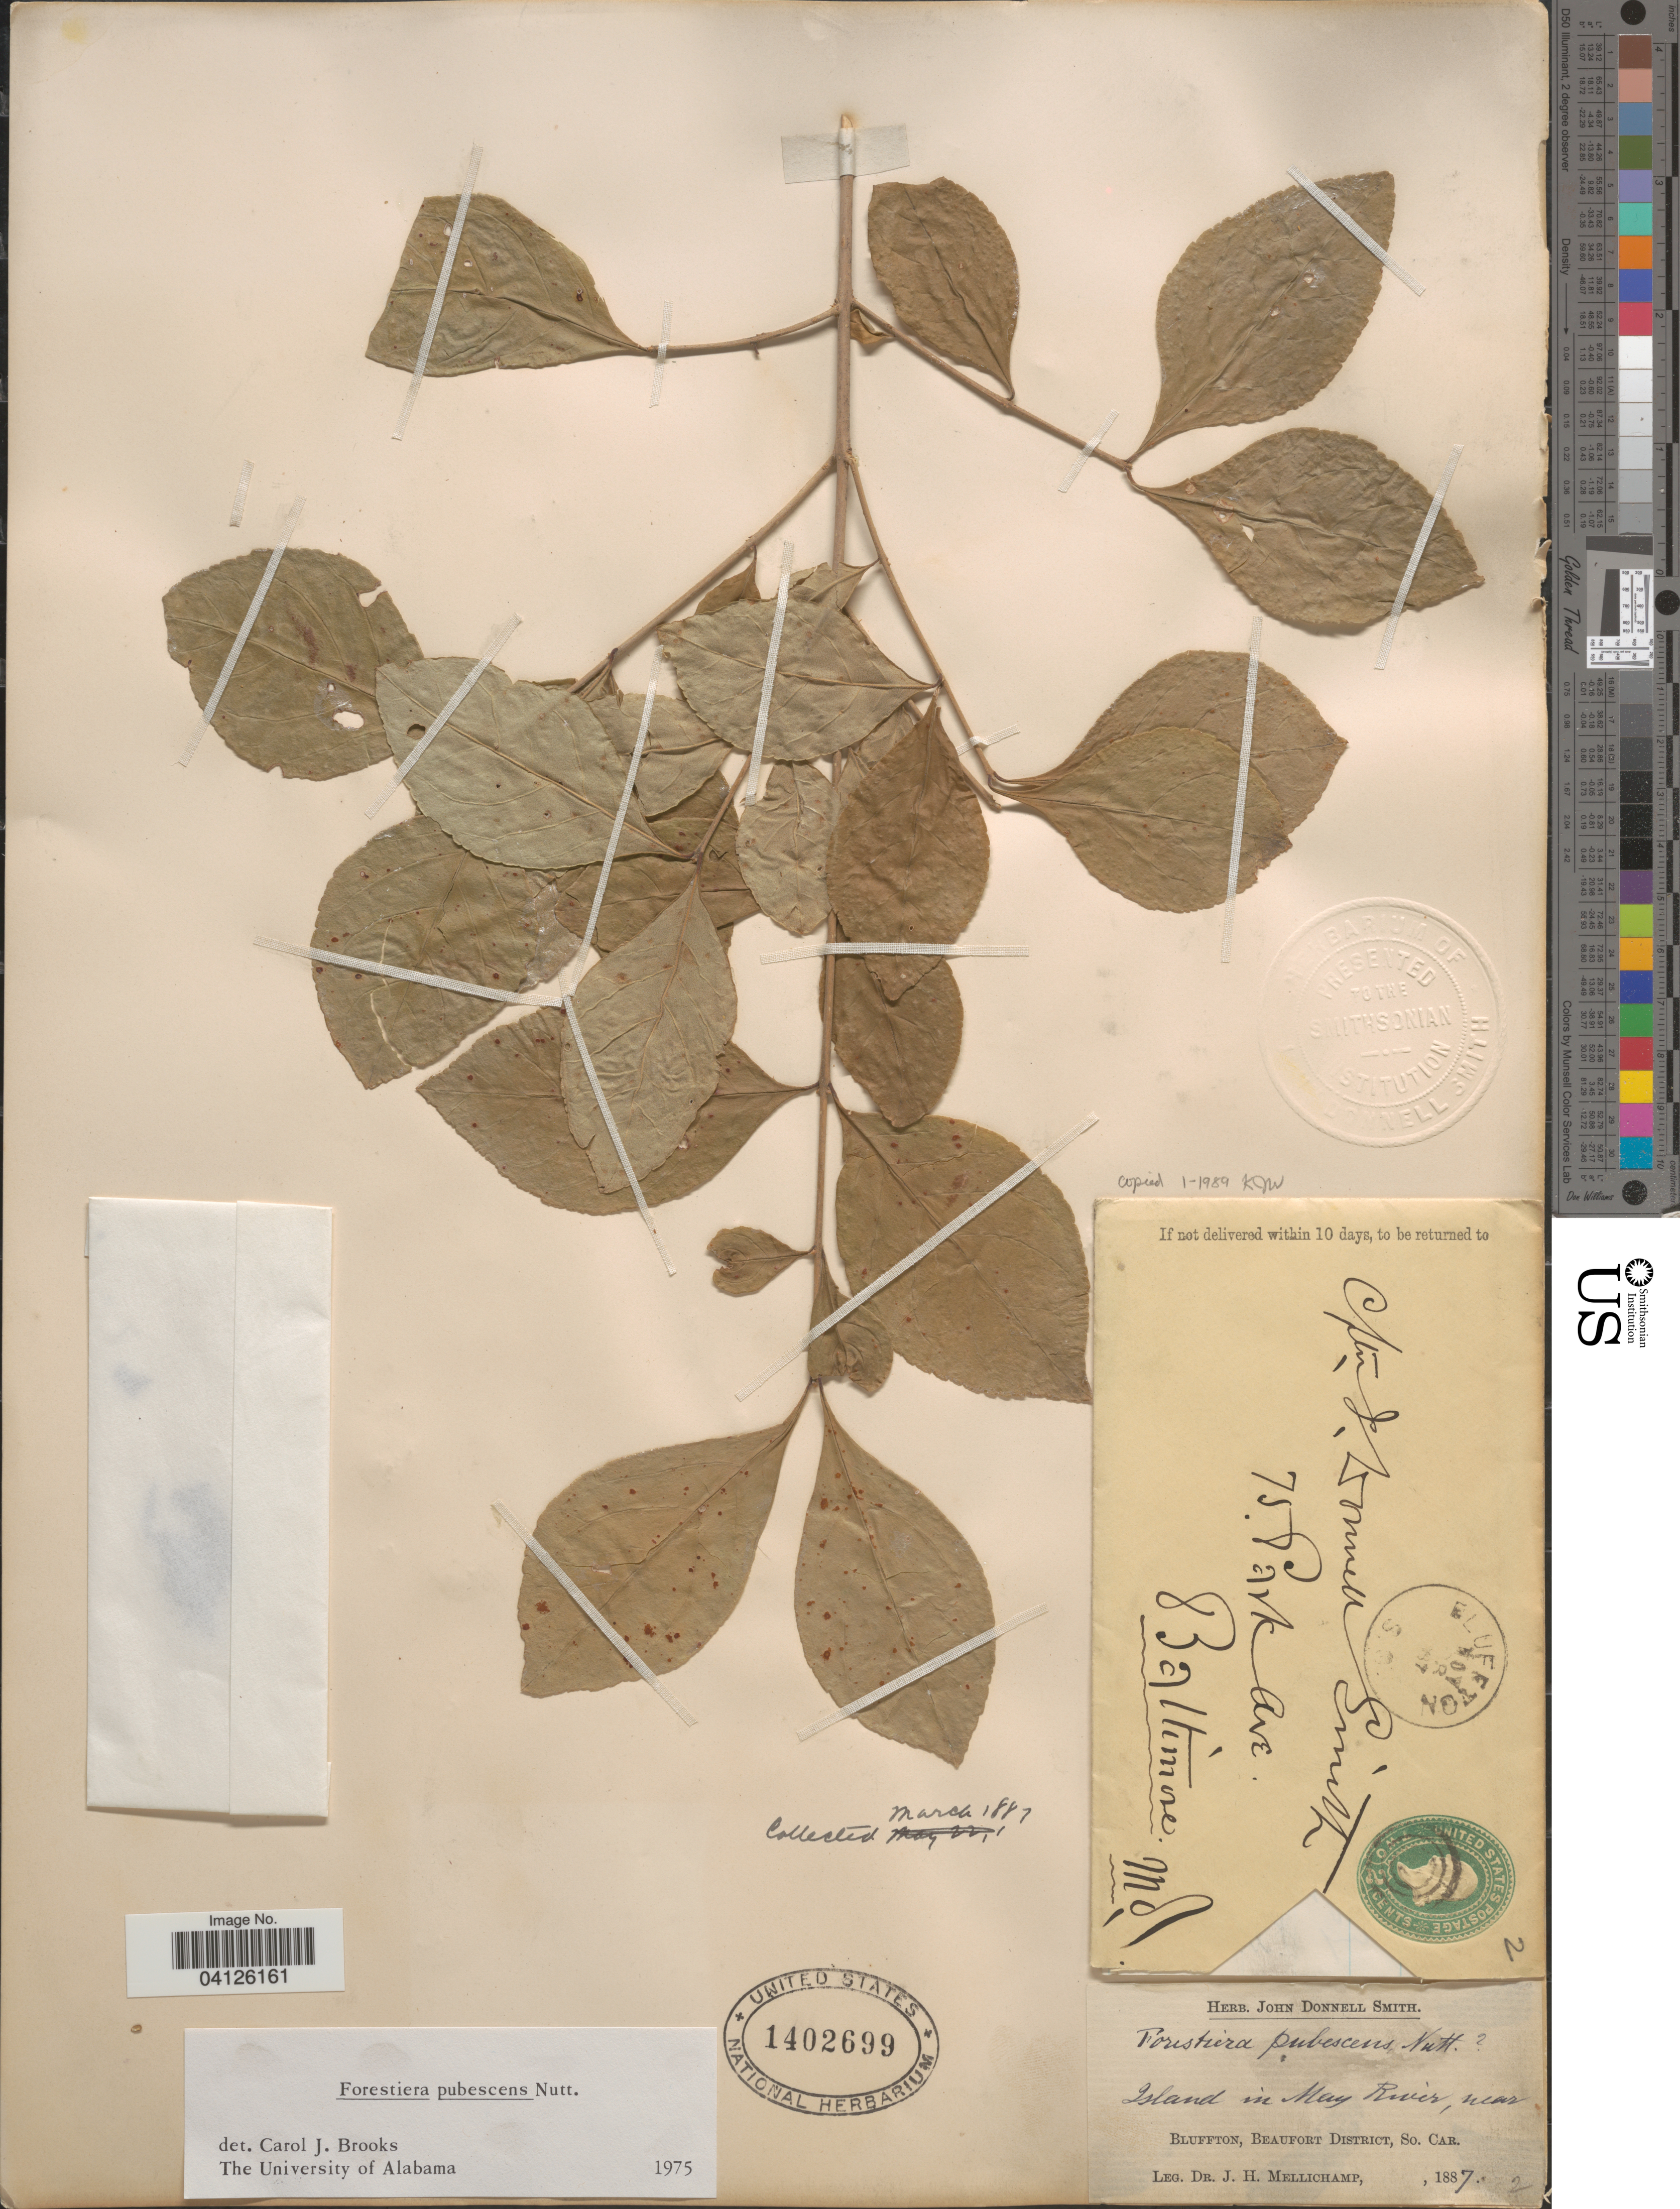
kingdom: Plantae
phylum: Tracheophyta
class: Magnoliopsida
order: Lamiales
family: Oleaceae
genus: Forestiera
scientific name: Forestiera pubescens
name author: Nutt.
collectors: J. H. Mellichamp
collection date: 1887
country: United States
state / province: South Carolina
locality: Island in May River, near Bluffton, Beaufort District, So. Car.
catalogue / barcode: US 1402699